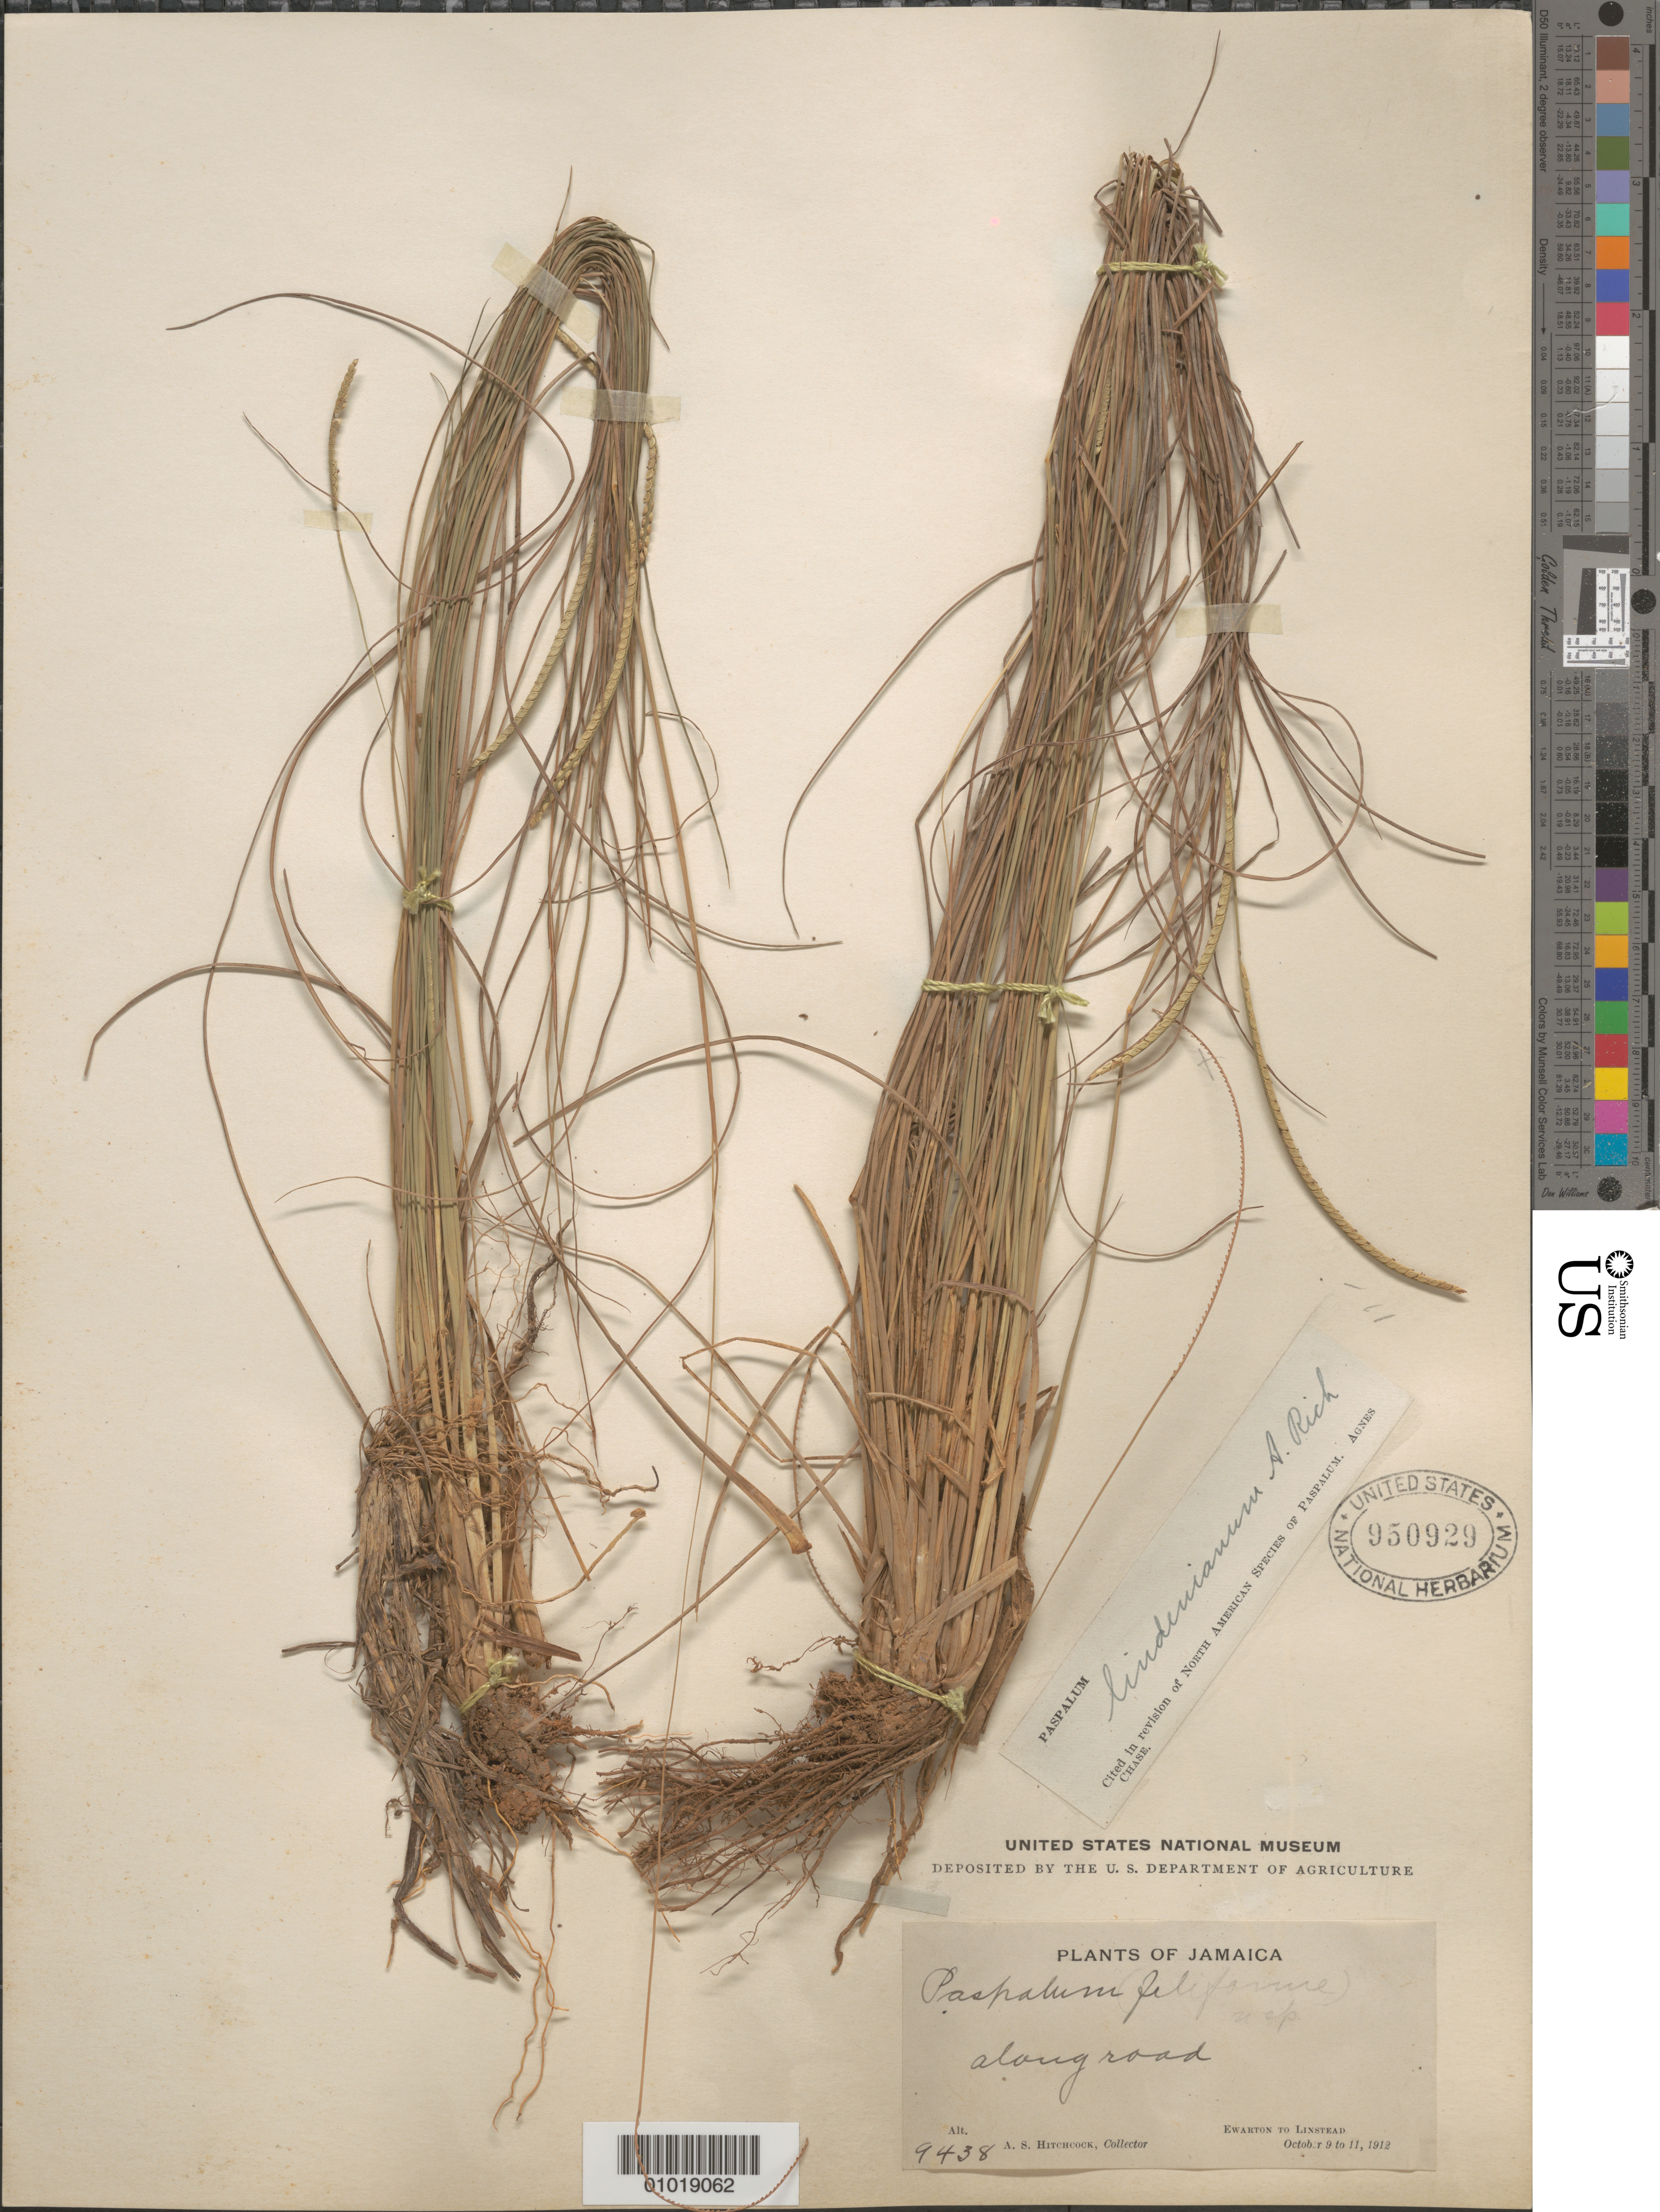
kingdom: Plantae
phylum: Tracheophyta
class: Liliopsida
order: Poales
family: Poaceae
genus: Paspalum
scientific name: Paspalum lindenianum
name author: A. Rich.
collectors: A. S. Hitchcock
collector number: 9438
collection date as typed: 09 Oct 1912 to 11 Oct 1912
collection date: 1912-10-09/1912-10-11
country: Jamaica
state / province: Saint Catherine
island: Jamaica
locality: Ewarton to Linstead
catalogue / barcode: US 950929